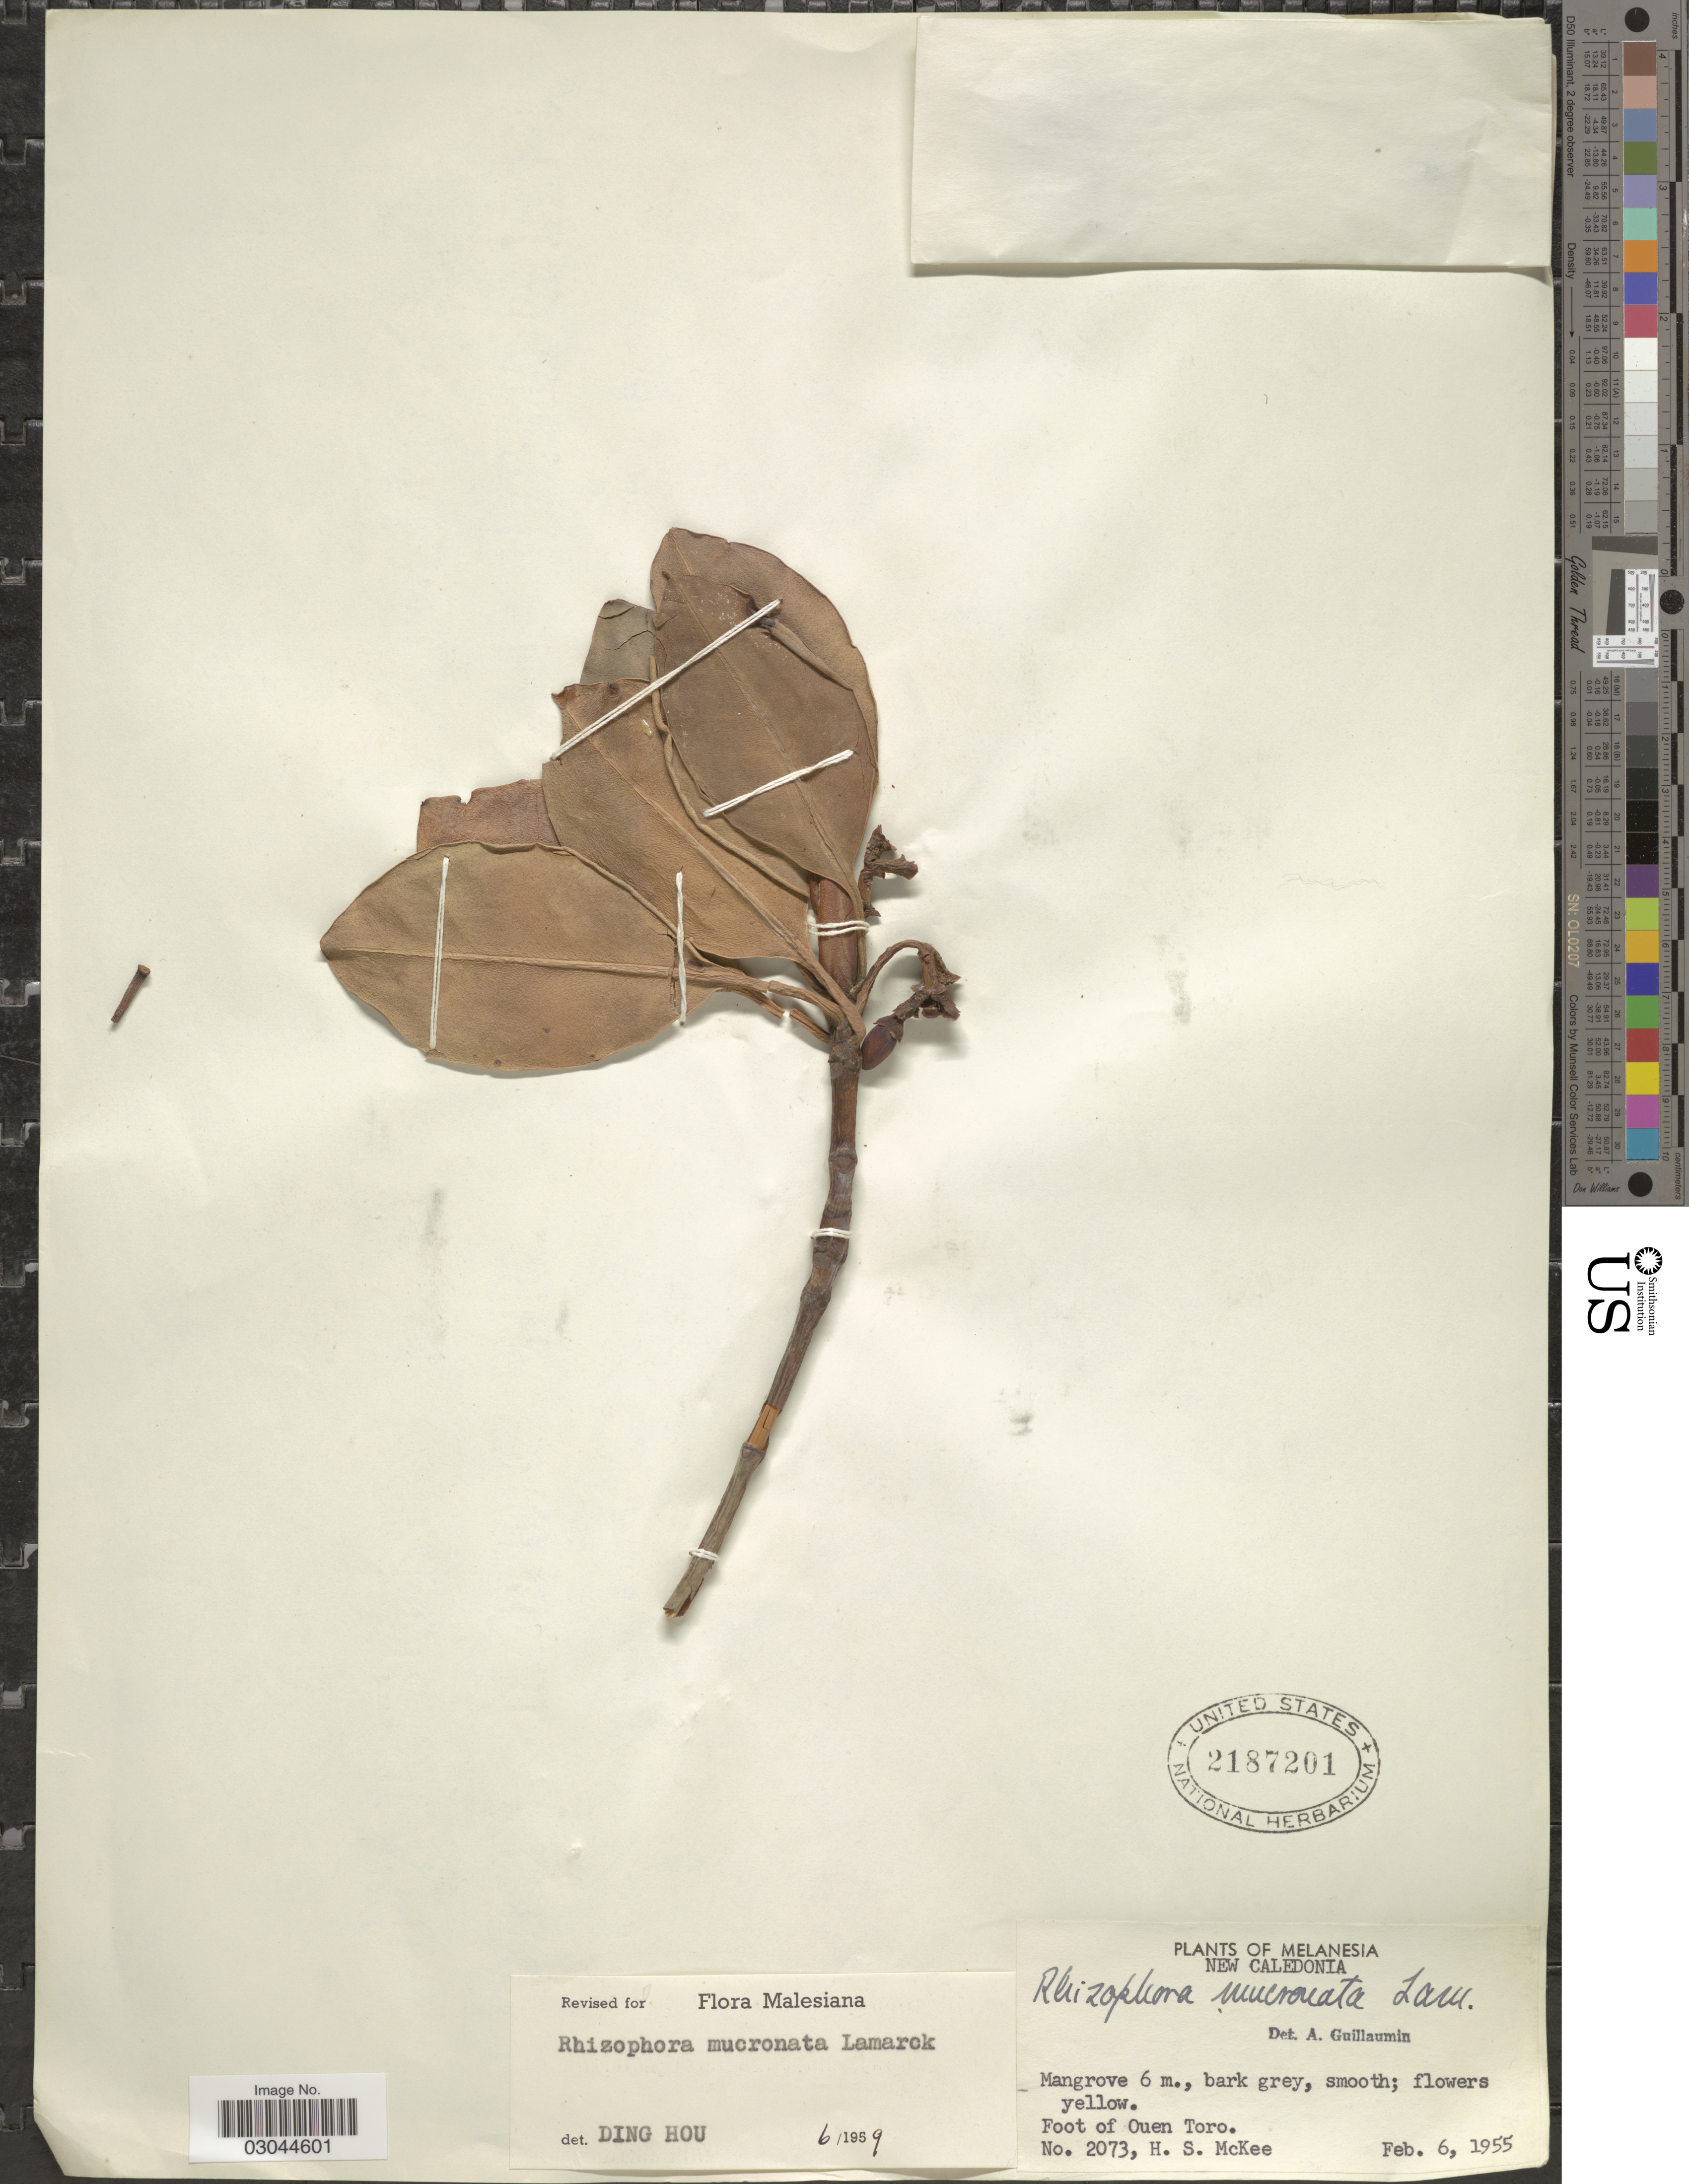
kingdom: Plantae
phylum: Tracheophyta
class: Magnoliopsida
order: Malpighiales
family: Rhizophoraceae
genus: Rhizophora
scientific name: Rhizophora mucronata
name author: Lam.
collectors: H. S. McKee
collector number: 2073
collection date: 1955-02-06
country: New Caledonia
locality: Melanesia. Mangrove 6 m. Foot of Ouen Toro.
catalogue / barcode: US 2187201